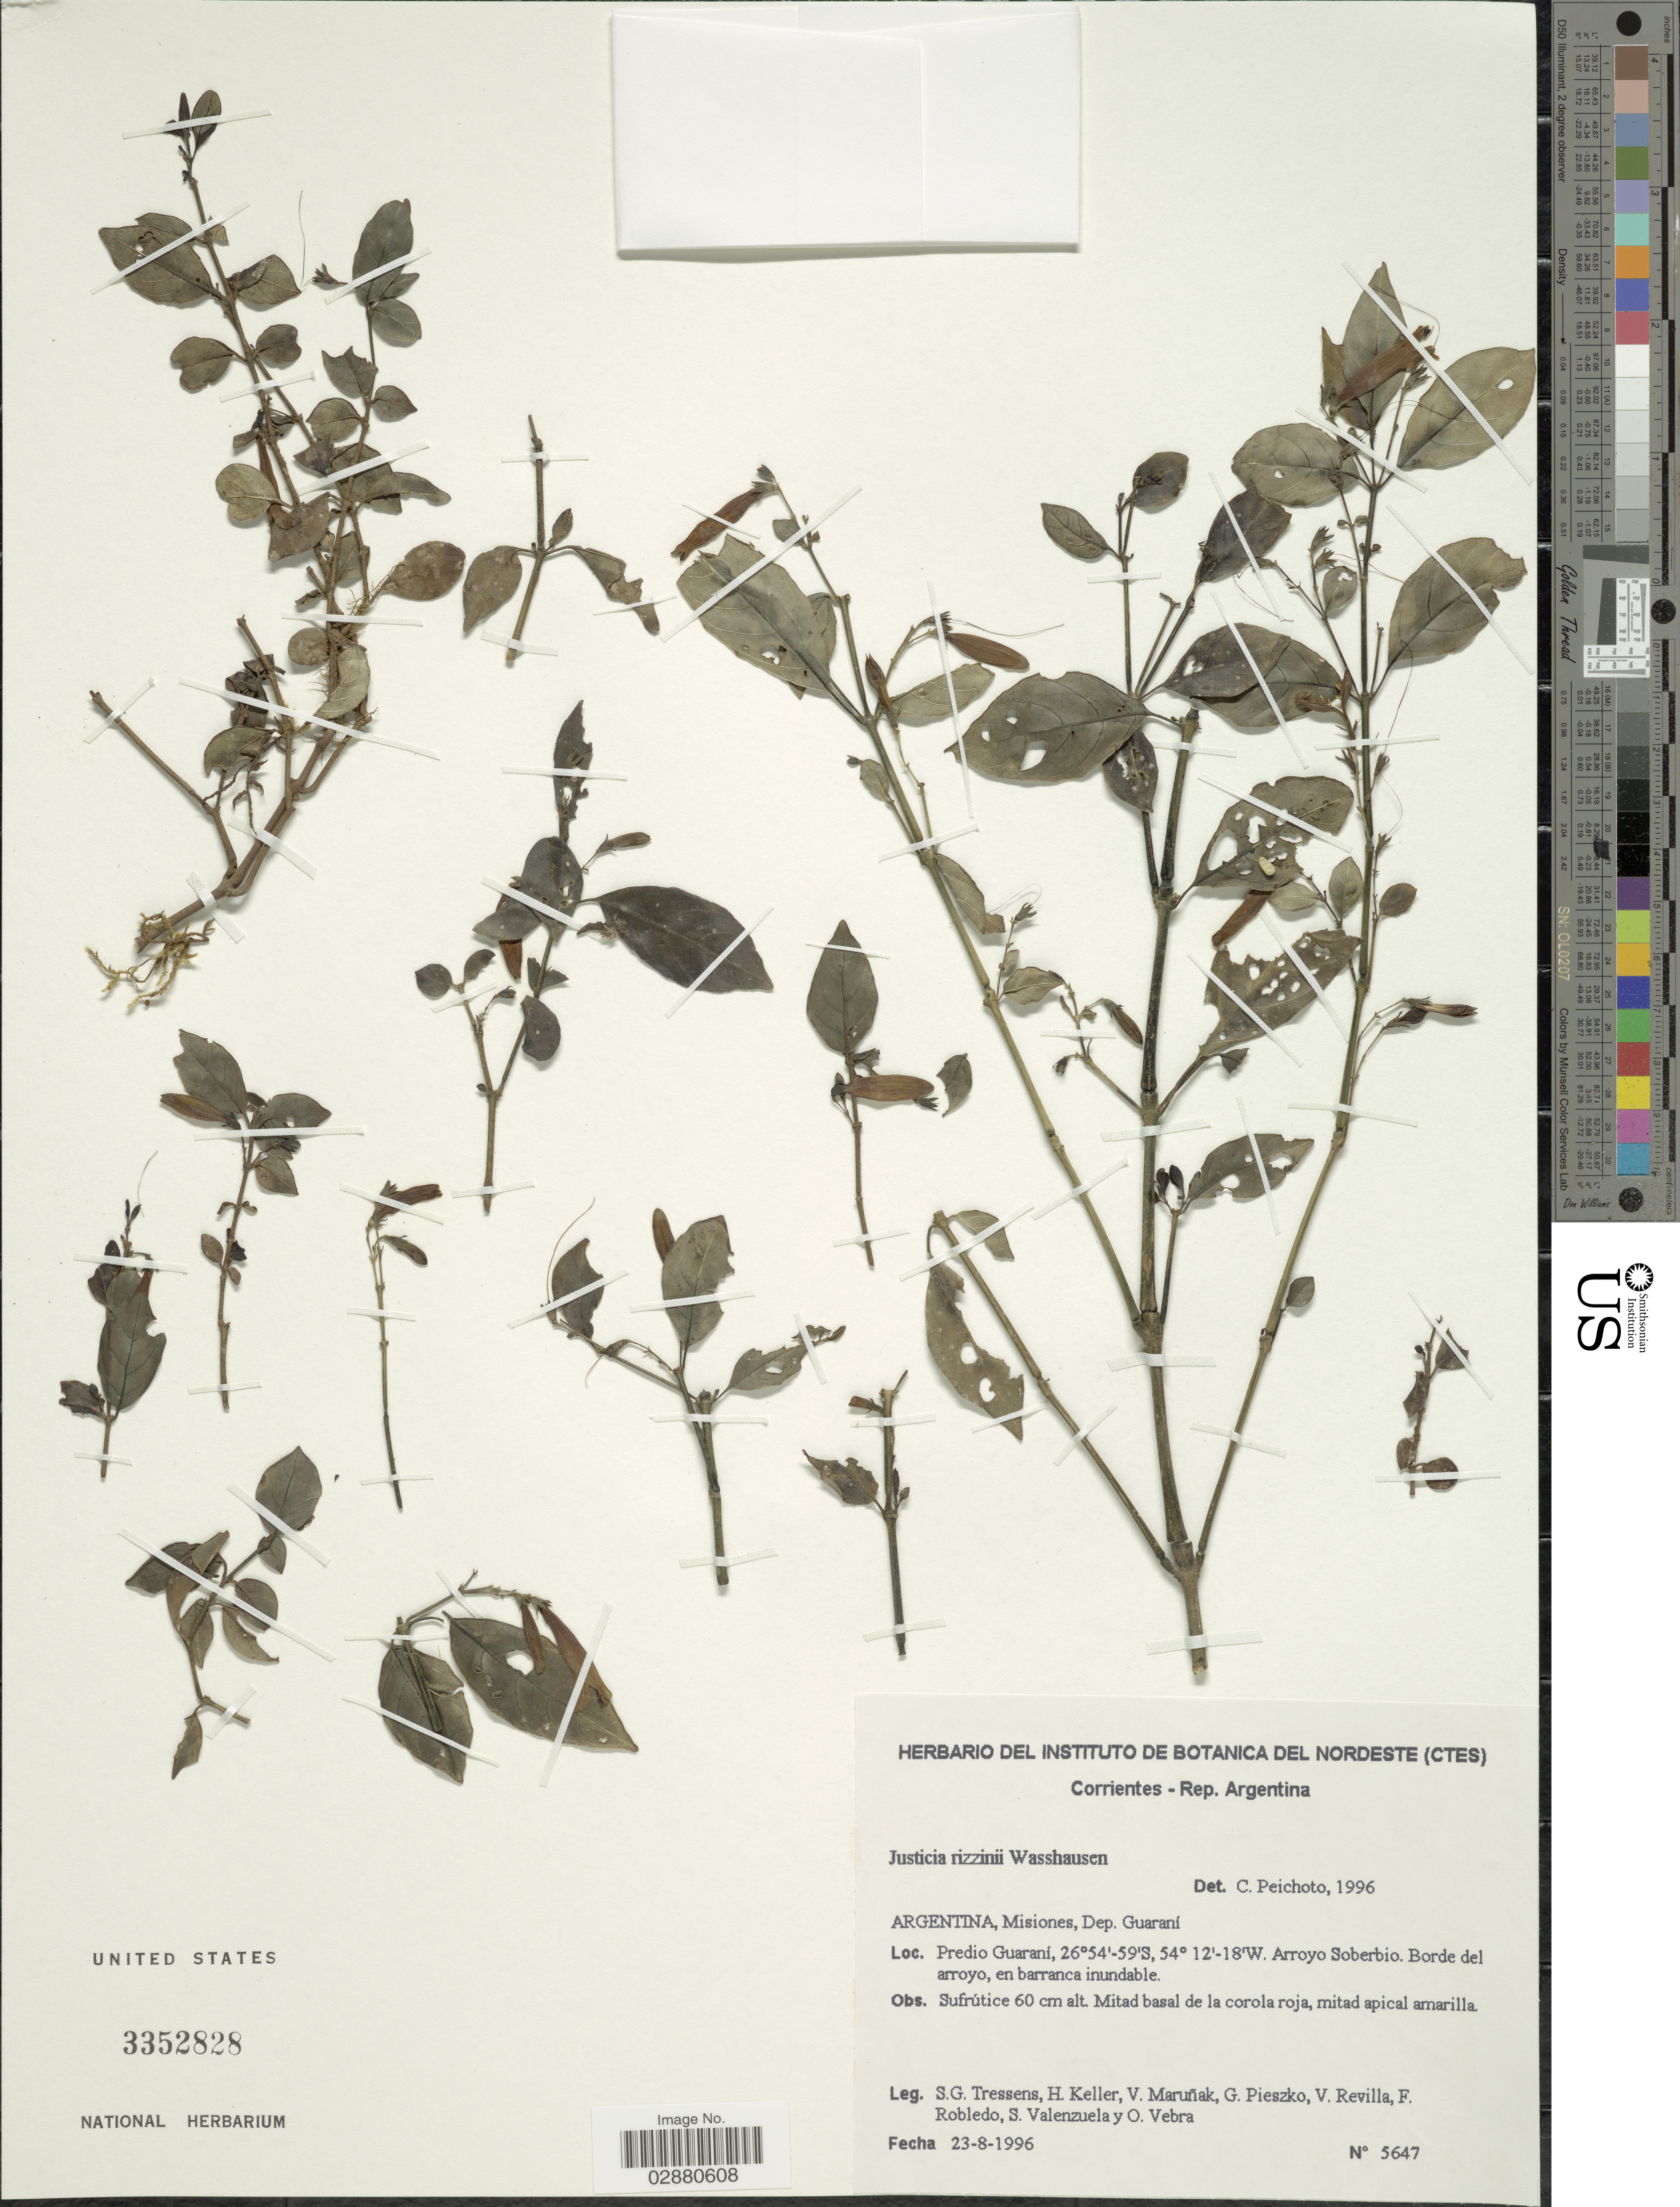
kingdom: Plantae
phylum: Tracheophyta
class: Magnoliopsida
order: Lamiales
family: Acanthaceae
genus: Justicia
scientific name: Justicia rizzinii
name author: Wassh. & J.R.I. Wood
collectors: S. Tressens, H. Keller, V. Maruñak, G. Pieszko & et al.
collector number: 5647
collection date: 1996-08-23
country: Argentina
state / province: Misiones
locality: Dep. Guaraní. Predio Guaraní. Arroro Soberbio.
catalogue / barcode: US 3352828